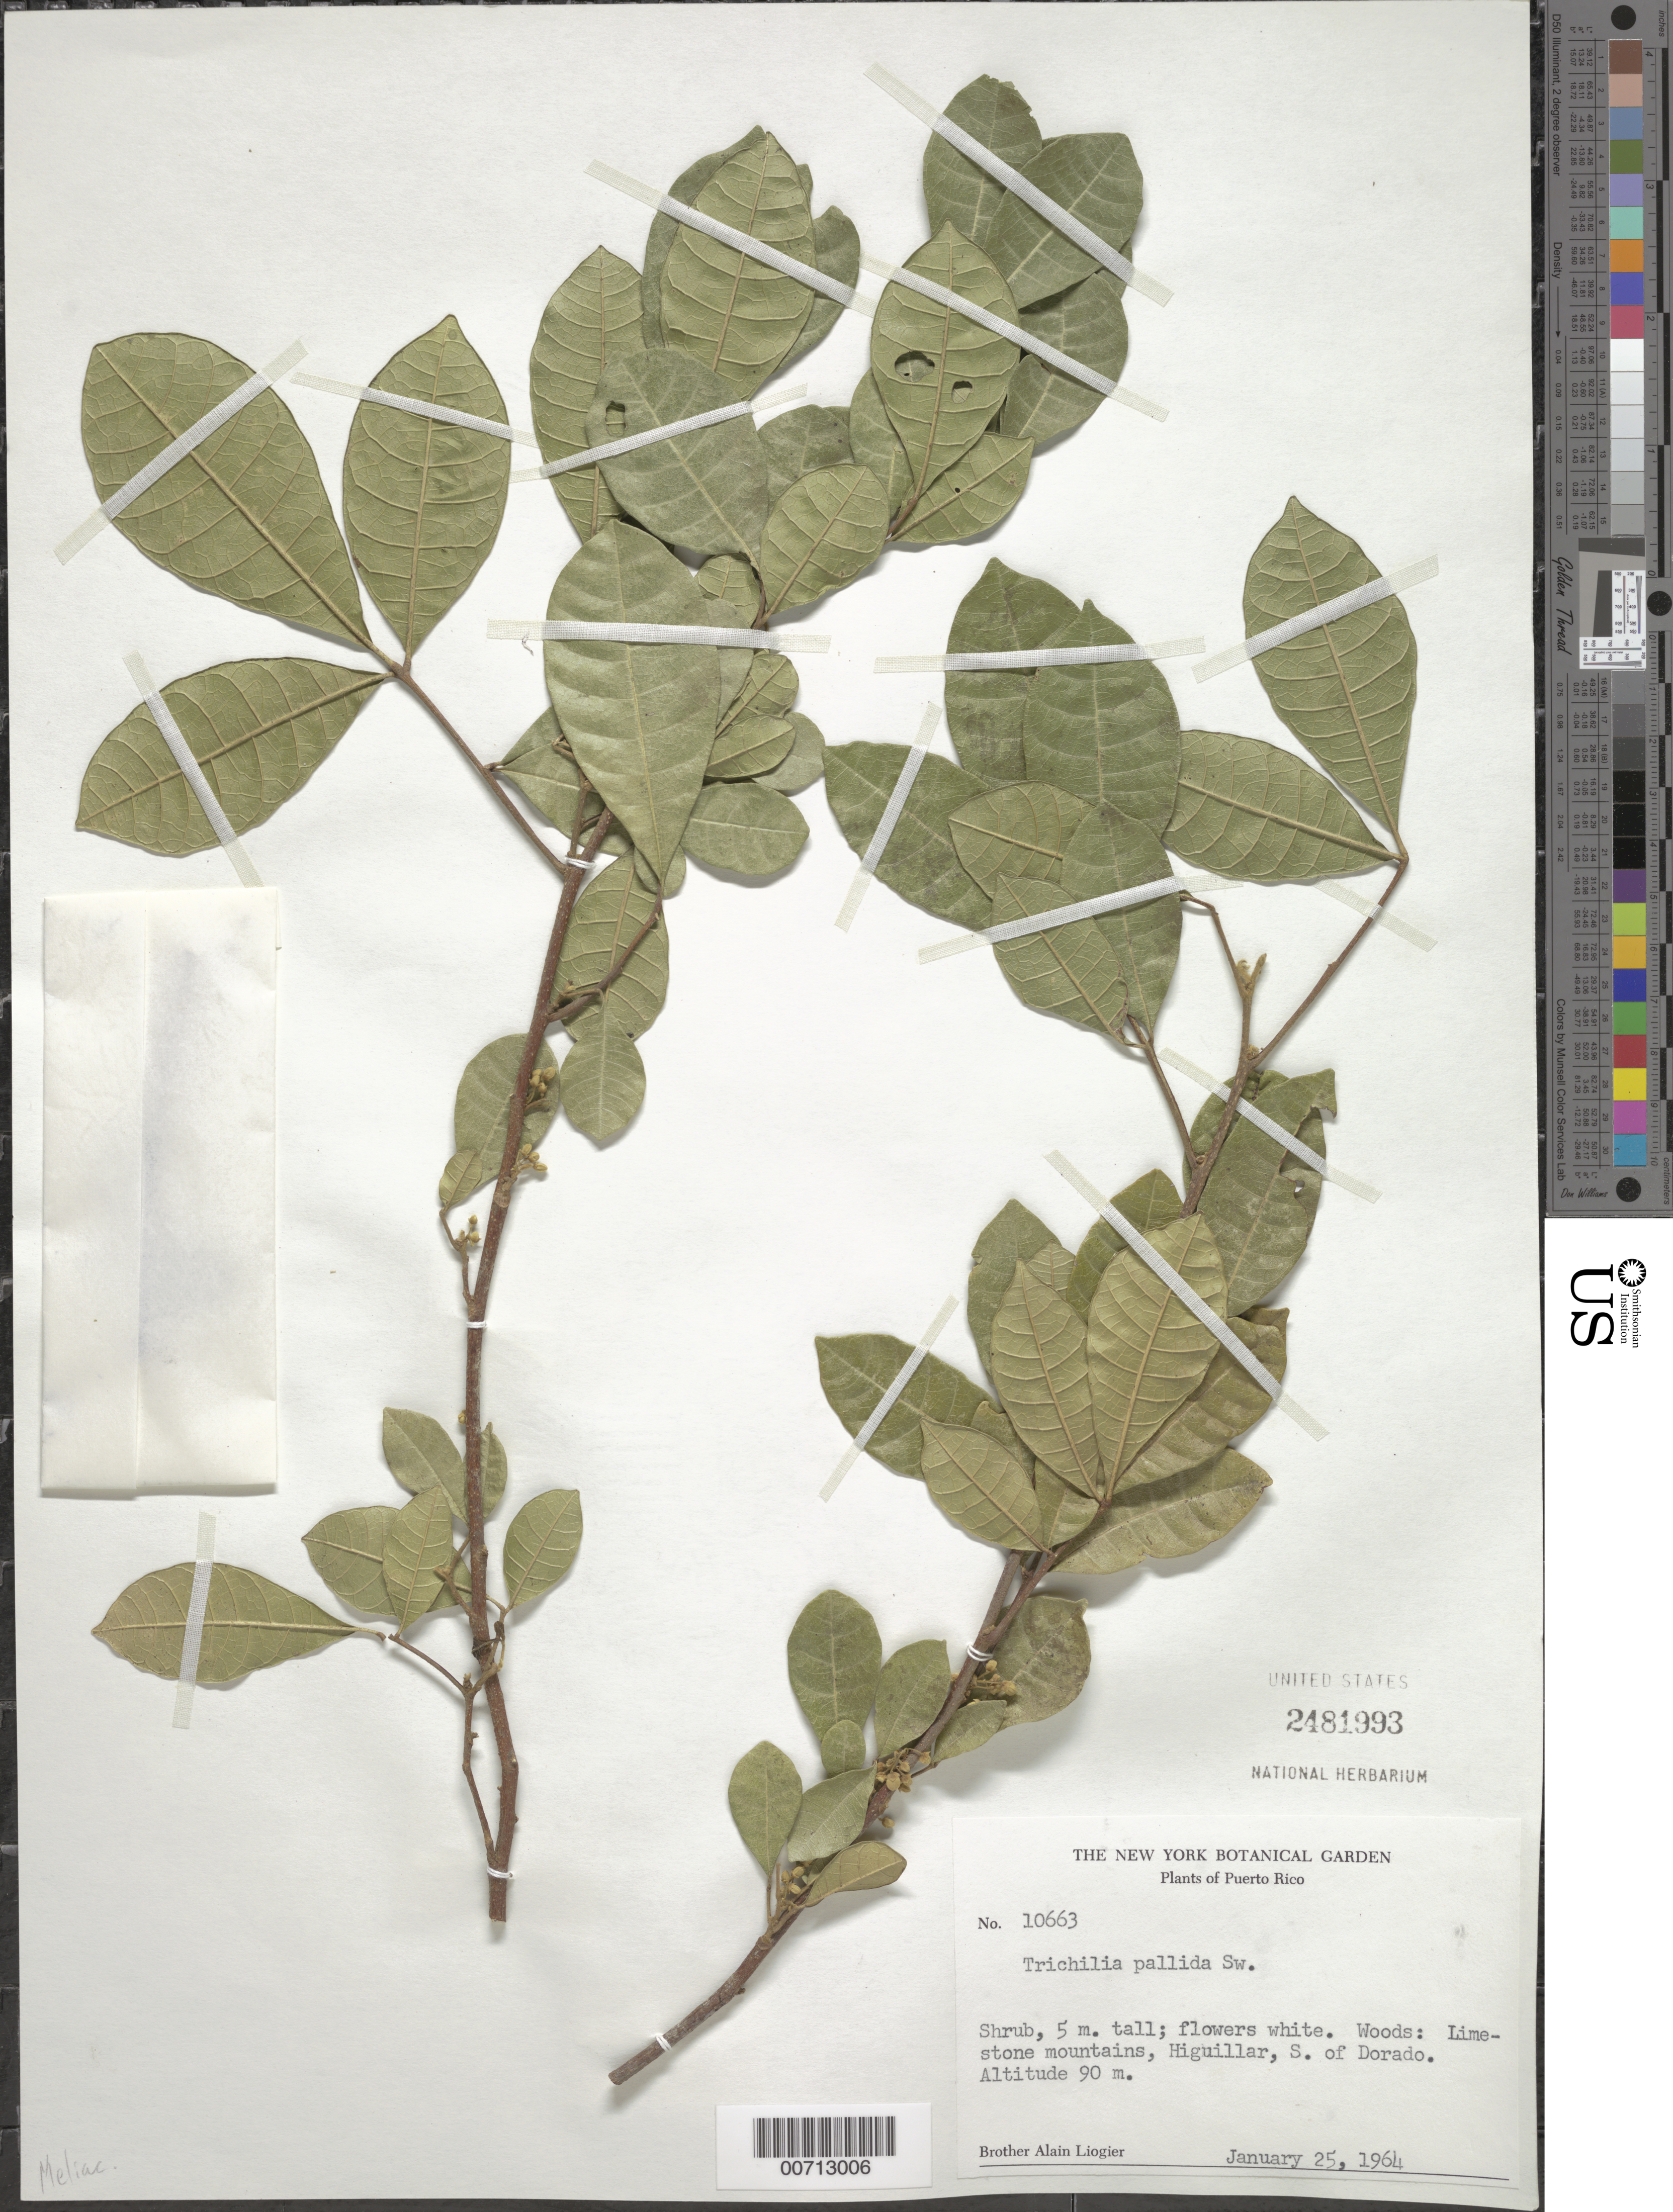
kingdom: Plantae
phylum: Tracheophyta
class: Magnoliopsida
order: Sapindales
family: Meliaceae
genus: Trichilia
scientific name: Trichilia pallida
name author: Sw.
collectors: A. H. Liogier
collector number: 10663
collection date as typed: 25 Jan 1964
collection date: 1964-01-25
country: Puerto Rico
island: Greater Antilles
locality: Dorado, Higuillar, S of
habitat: Limestone mountains, woods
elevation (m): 90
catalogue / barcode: US 2481993